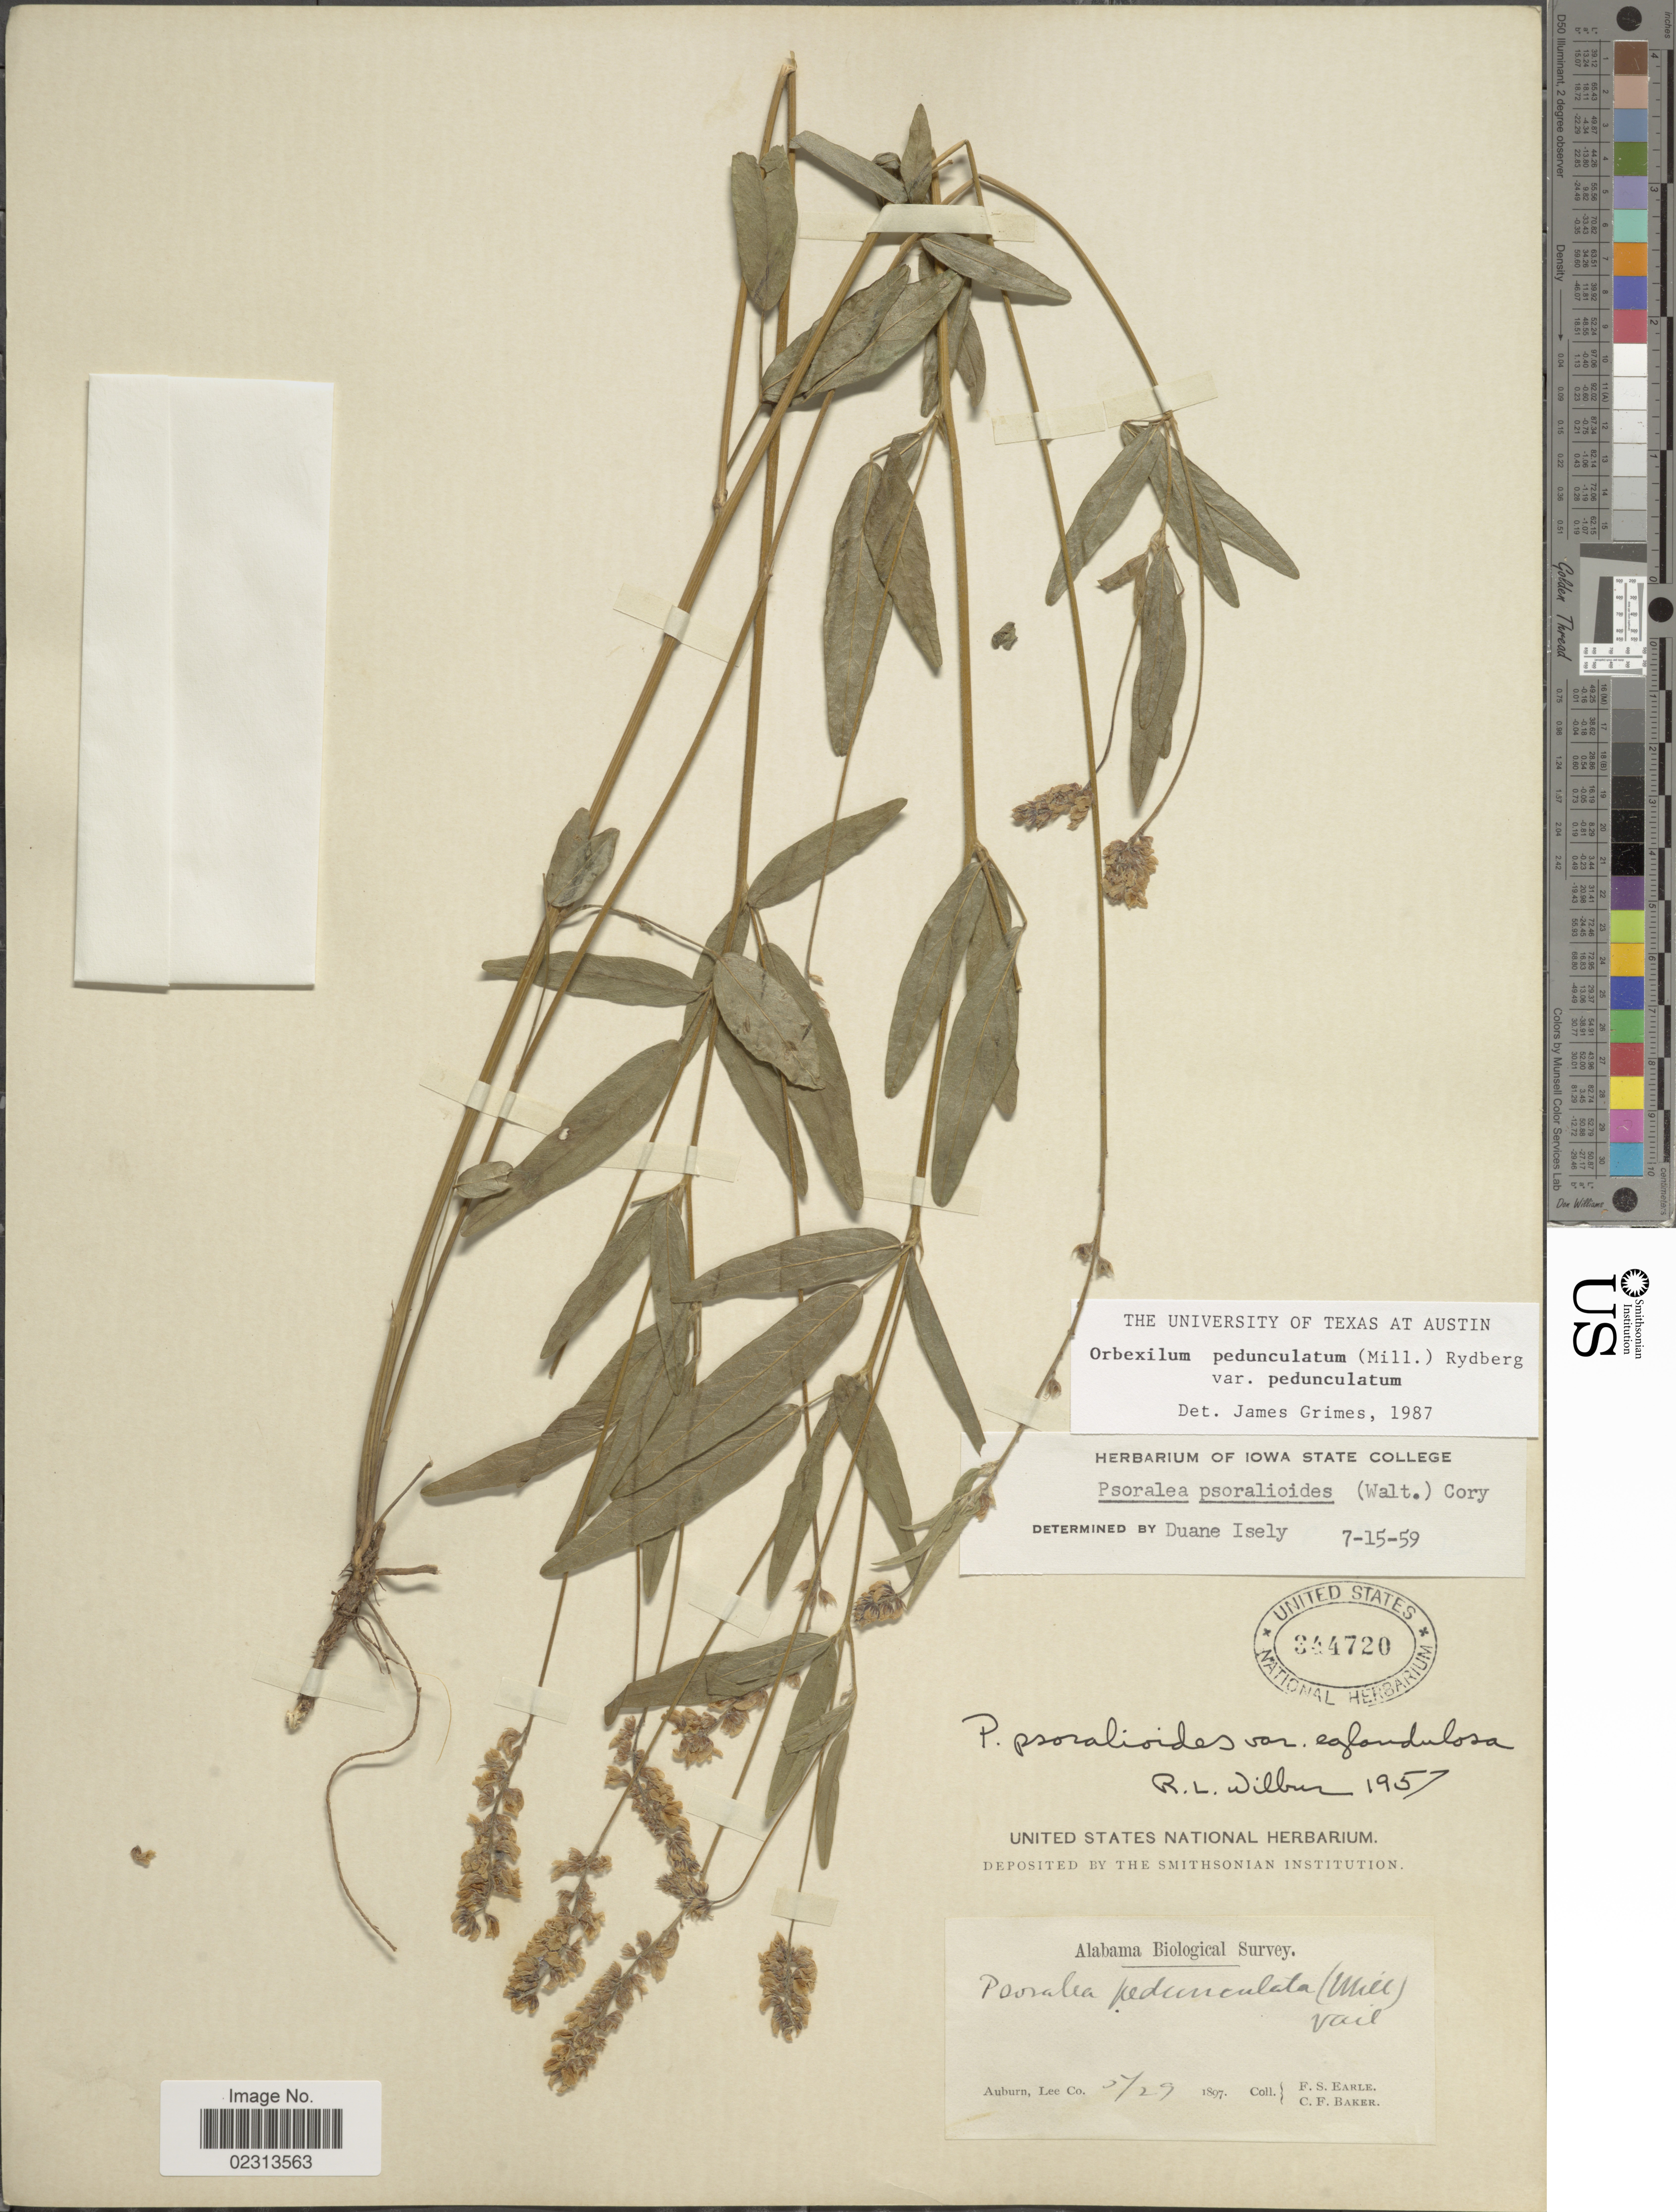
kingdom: Plantae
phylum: Tracheophyta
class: Magnoliopsida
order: Fabales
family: Fabaceae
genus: Orbexilum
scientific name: Orbexilum pedunculatum var. pedunculatum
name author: (Miller) Rydberg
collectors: F. S. Earle & C. F. Baker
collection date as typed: Transcribed d/m/y: /5/29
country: United States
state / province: Alabama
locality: Auburn, Lee Co.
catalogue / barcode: US 344720